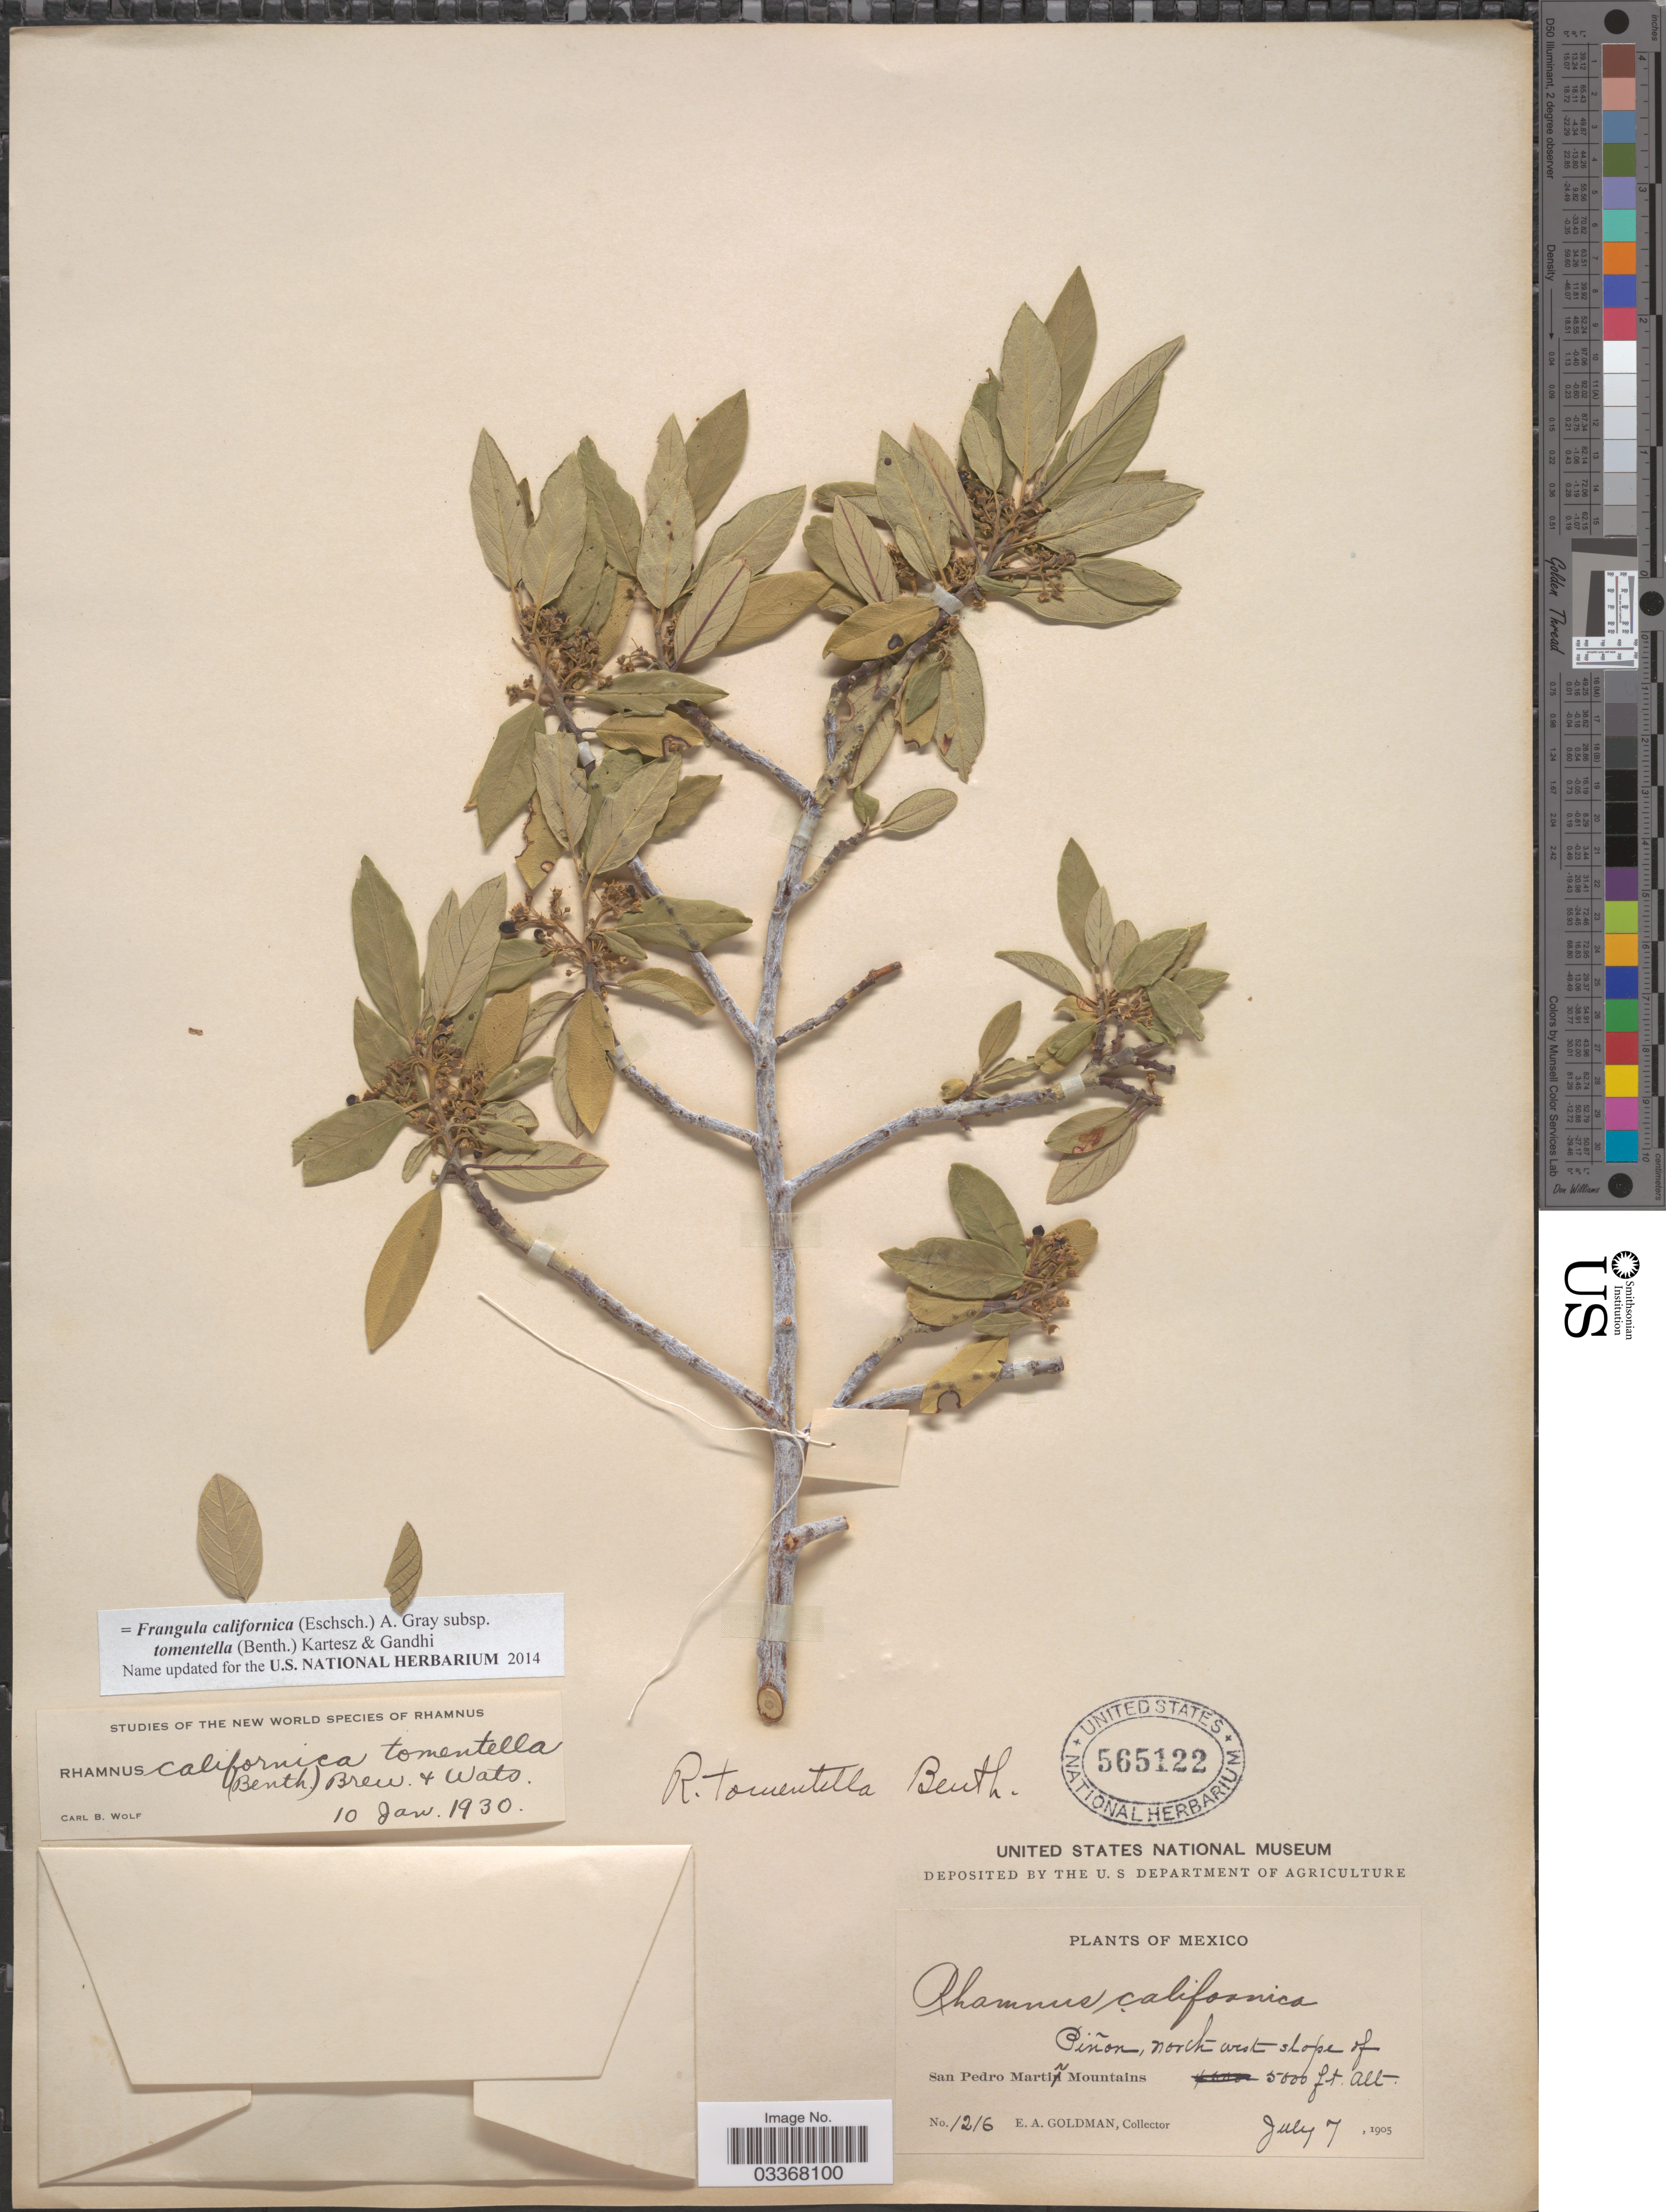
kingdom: Plantae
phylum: Tracheophyta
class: Magnoliopsida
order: Rosales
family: Rhamnaceae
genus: Frangula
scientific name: Frangula californica subsp. tomentella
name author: (Benth.) Kartesz & Gandhi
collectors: E. A. Goldman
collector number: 1216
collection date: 1905-07-07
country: Mexico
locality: Piñon, north west slope of San Pedro Martin Mountains.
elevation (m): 1524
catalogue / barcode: US 565122